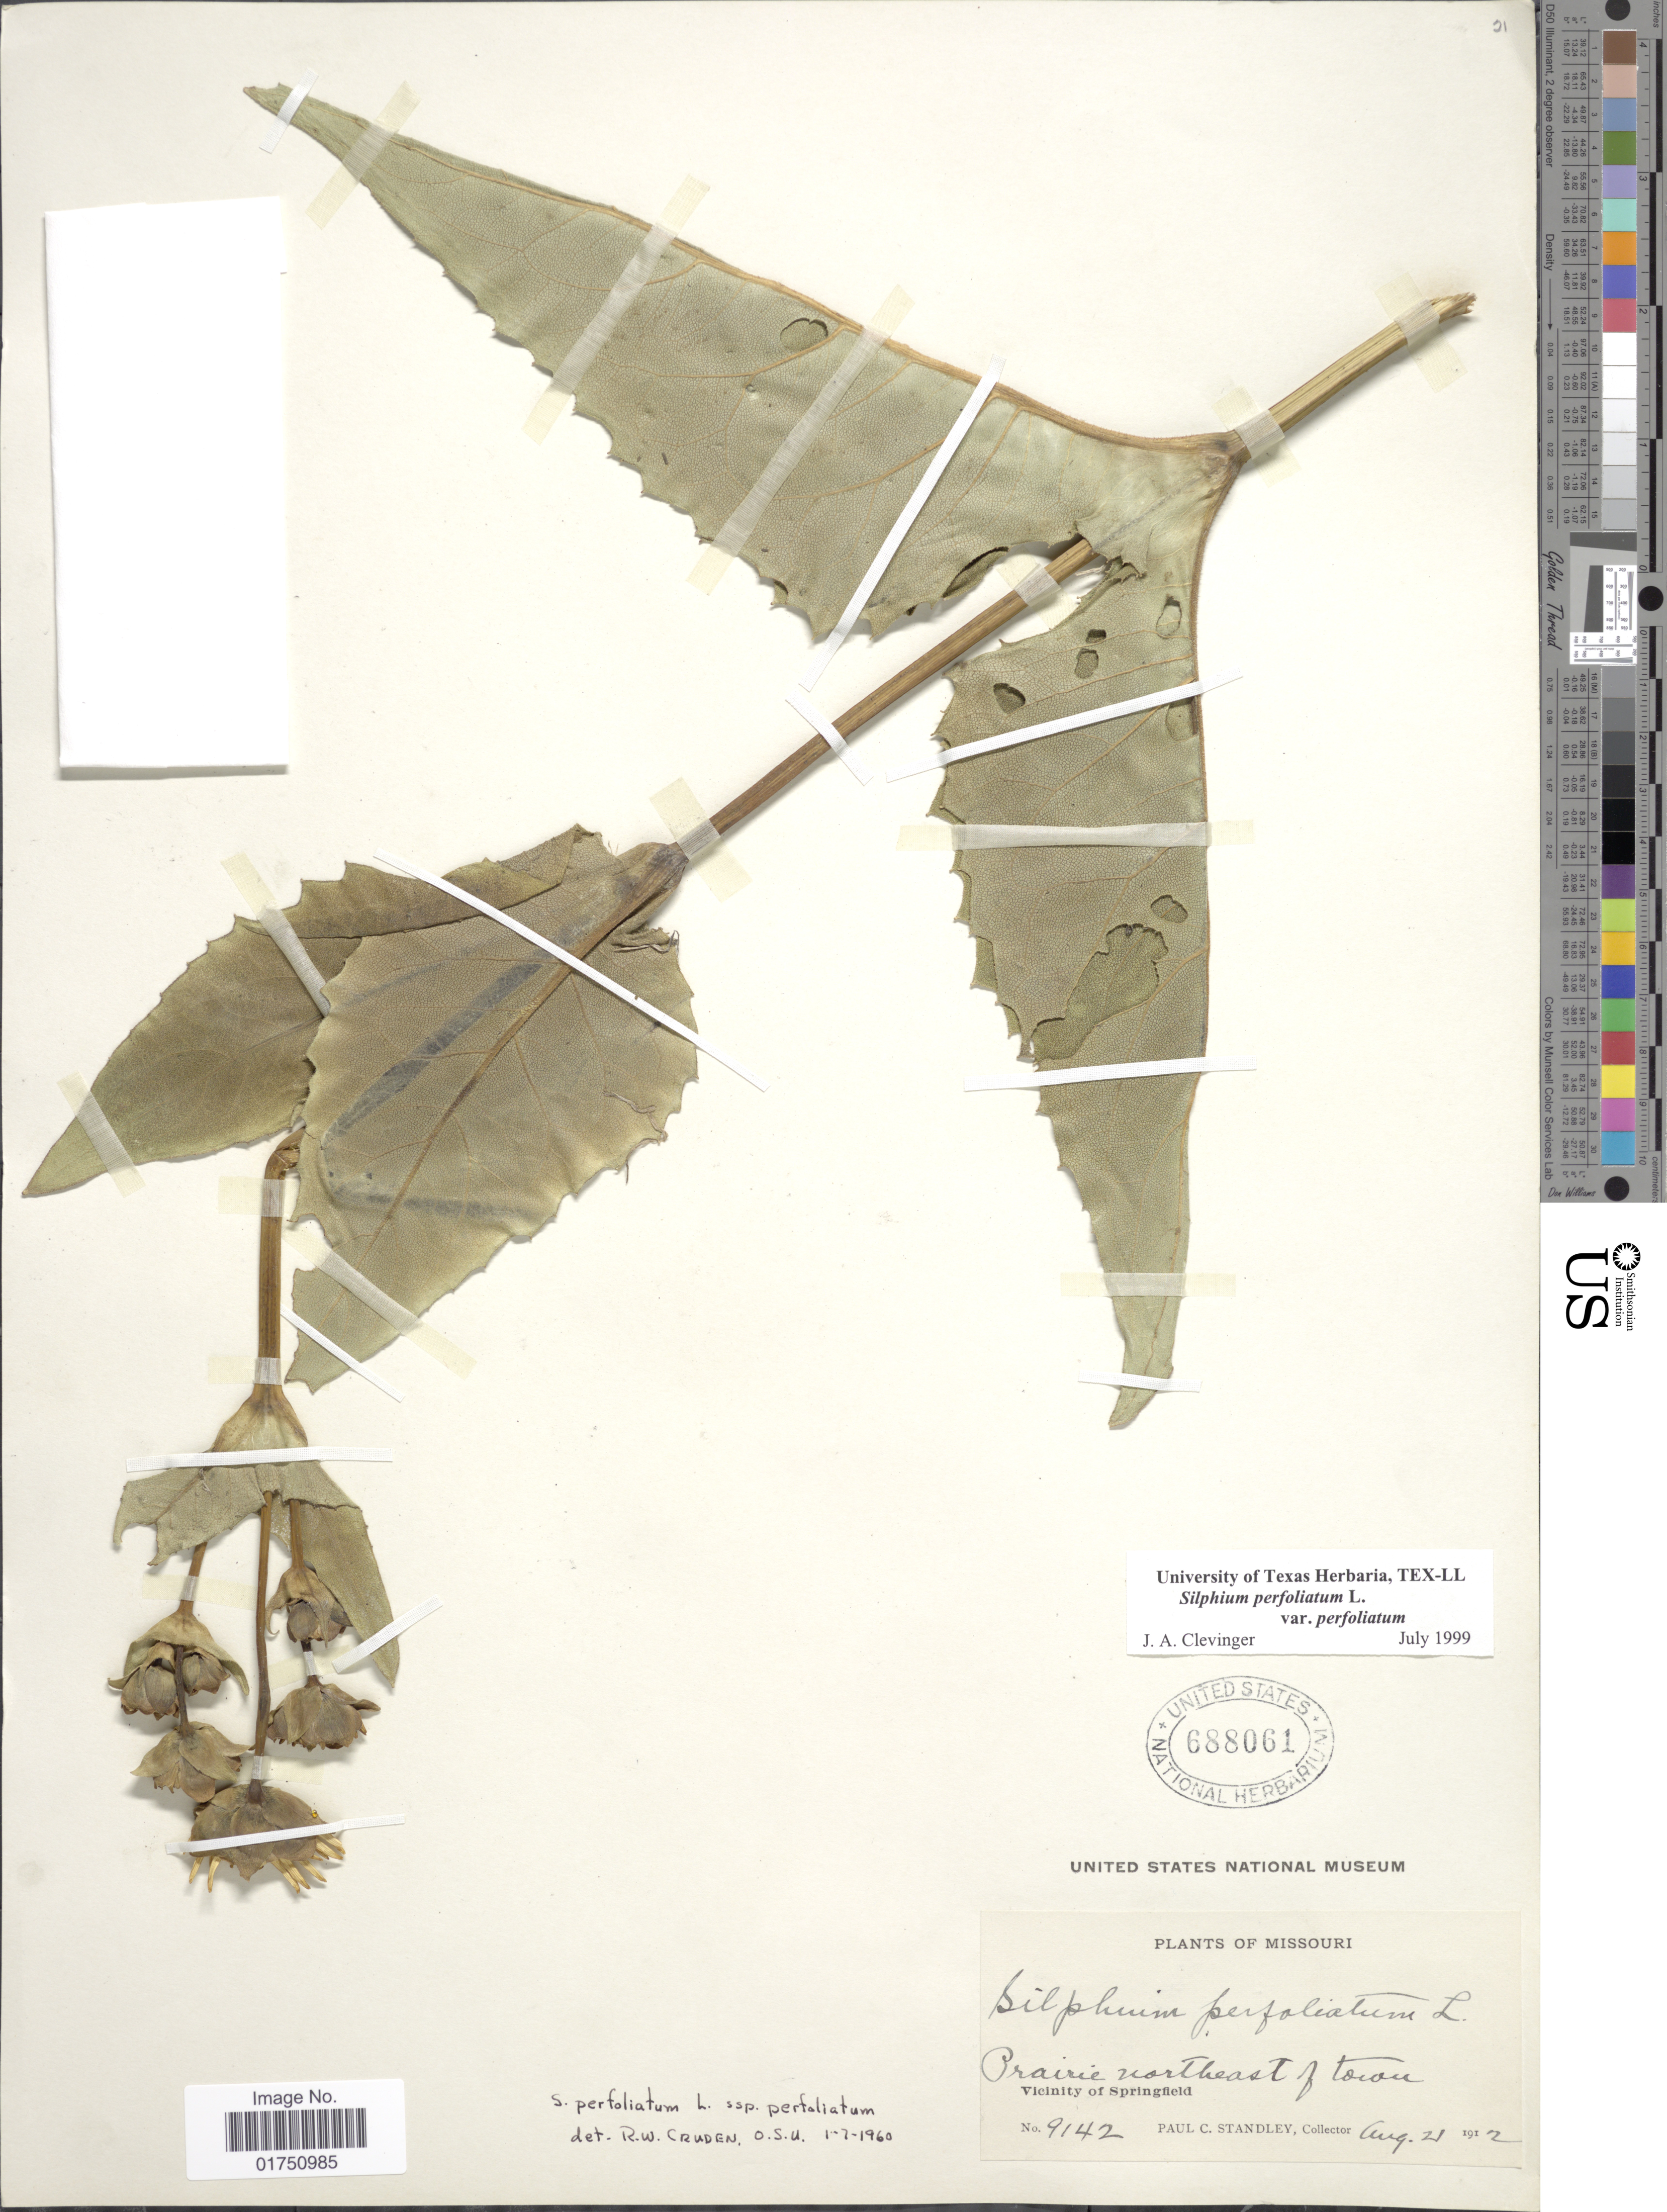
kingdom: Plantae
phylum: Tracheophyta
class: Magnoliopsida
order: Asterales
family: Asteraceae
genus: Silphium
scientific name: Silphium perfoliatum var. perfoliatum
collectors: P. C. Standley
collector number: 9142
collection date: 1912-08-21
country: United States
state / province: Missouri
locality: Prairie northeast of town. Vicinity of Springfield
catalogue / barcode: US 688061